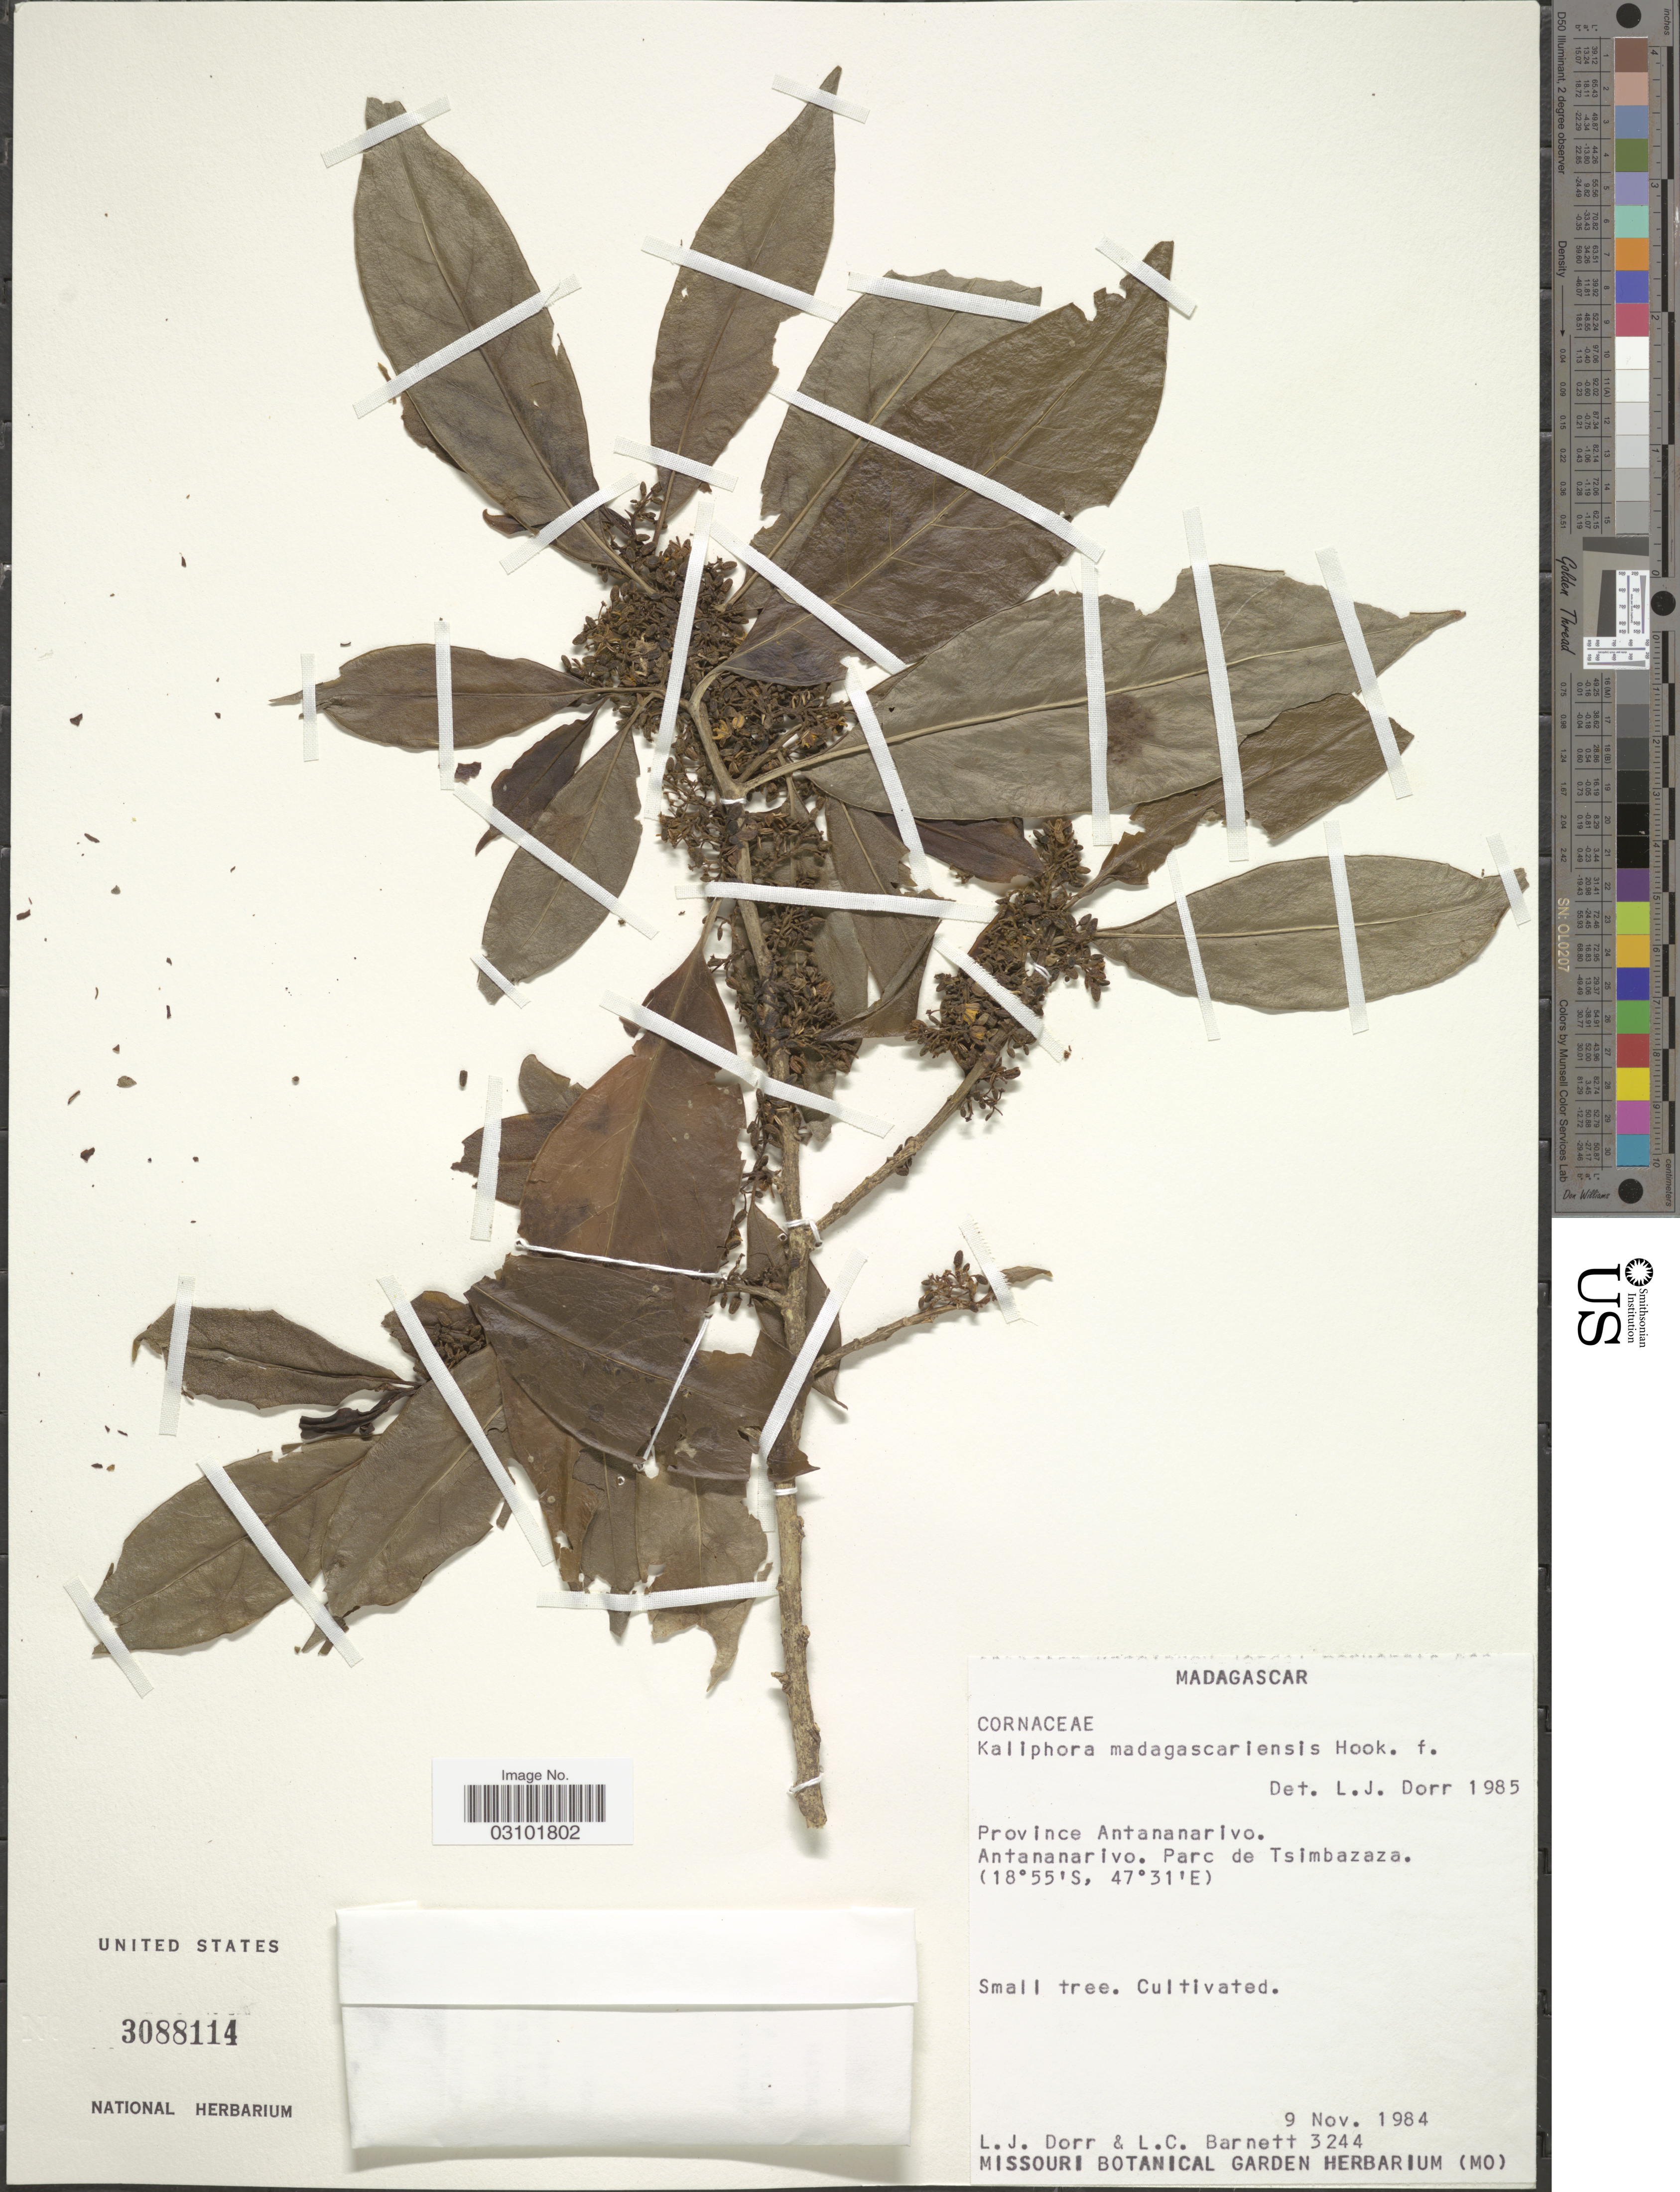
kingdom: Plantae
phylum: Tracheophyta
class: Magnoliopsida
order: Solanales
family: Montiniaceae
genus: Kaliphora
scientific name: Kaliphora madagascariensis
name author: Hook. f.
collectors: L. J. Dorr & L. C. Barnett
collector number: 3244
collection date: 1984-11-09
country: Madagascar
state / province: Analamanga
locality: Province Antananarivo. Antananarivo. Parc de Tsimbazaza.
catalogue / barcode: US 3088114